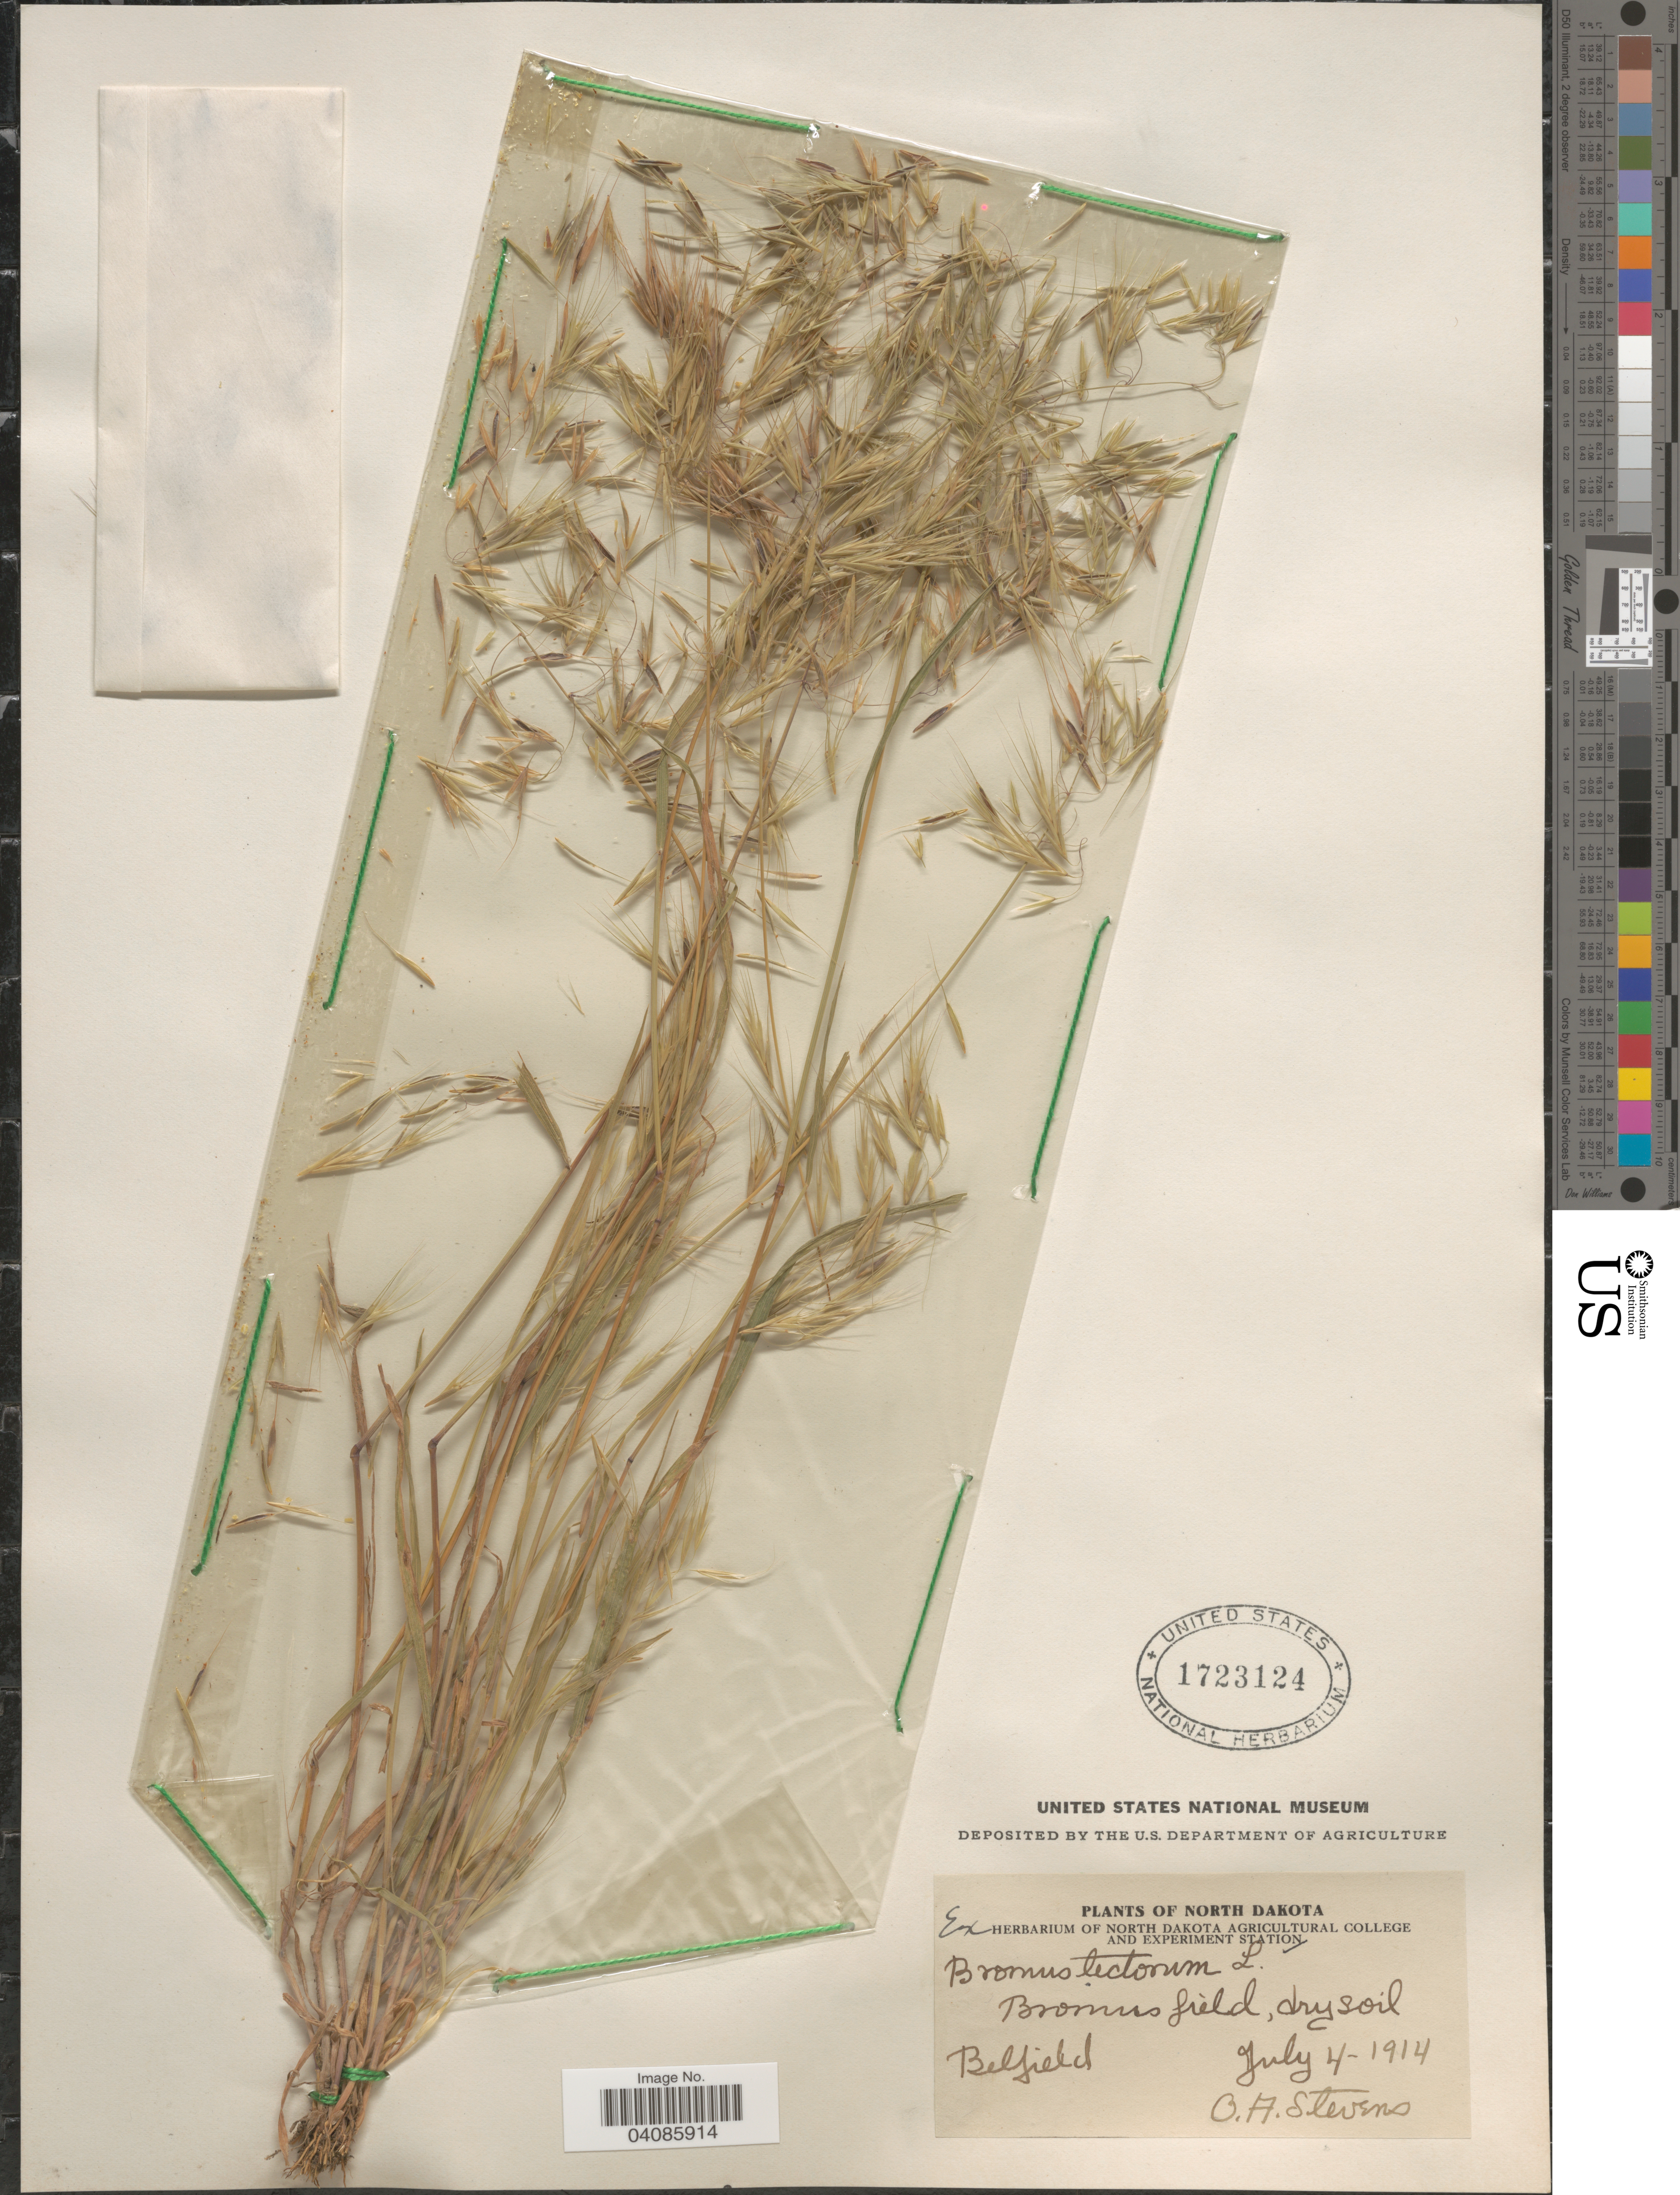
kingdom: Plantae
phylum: Tracheophyta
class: Liliopsida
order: Poales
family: Poaceae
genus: Bromus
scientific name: Bromus tectorum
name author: L.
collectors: O. A. Stevens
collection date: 1914-07-04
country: United States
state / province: North Dakota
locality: Belfield.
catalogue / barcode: US 1723124